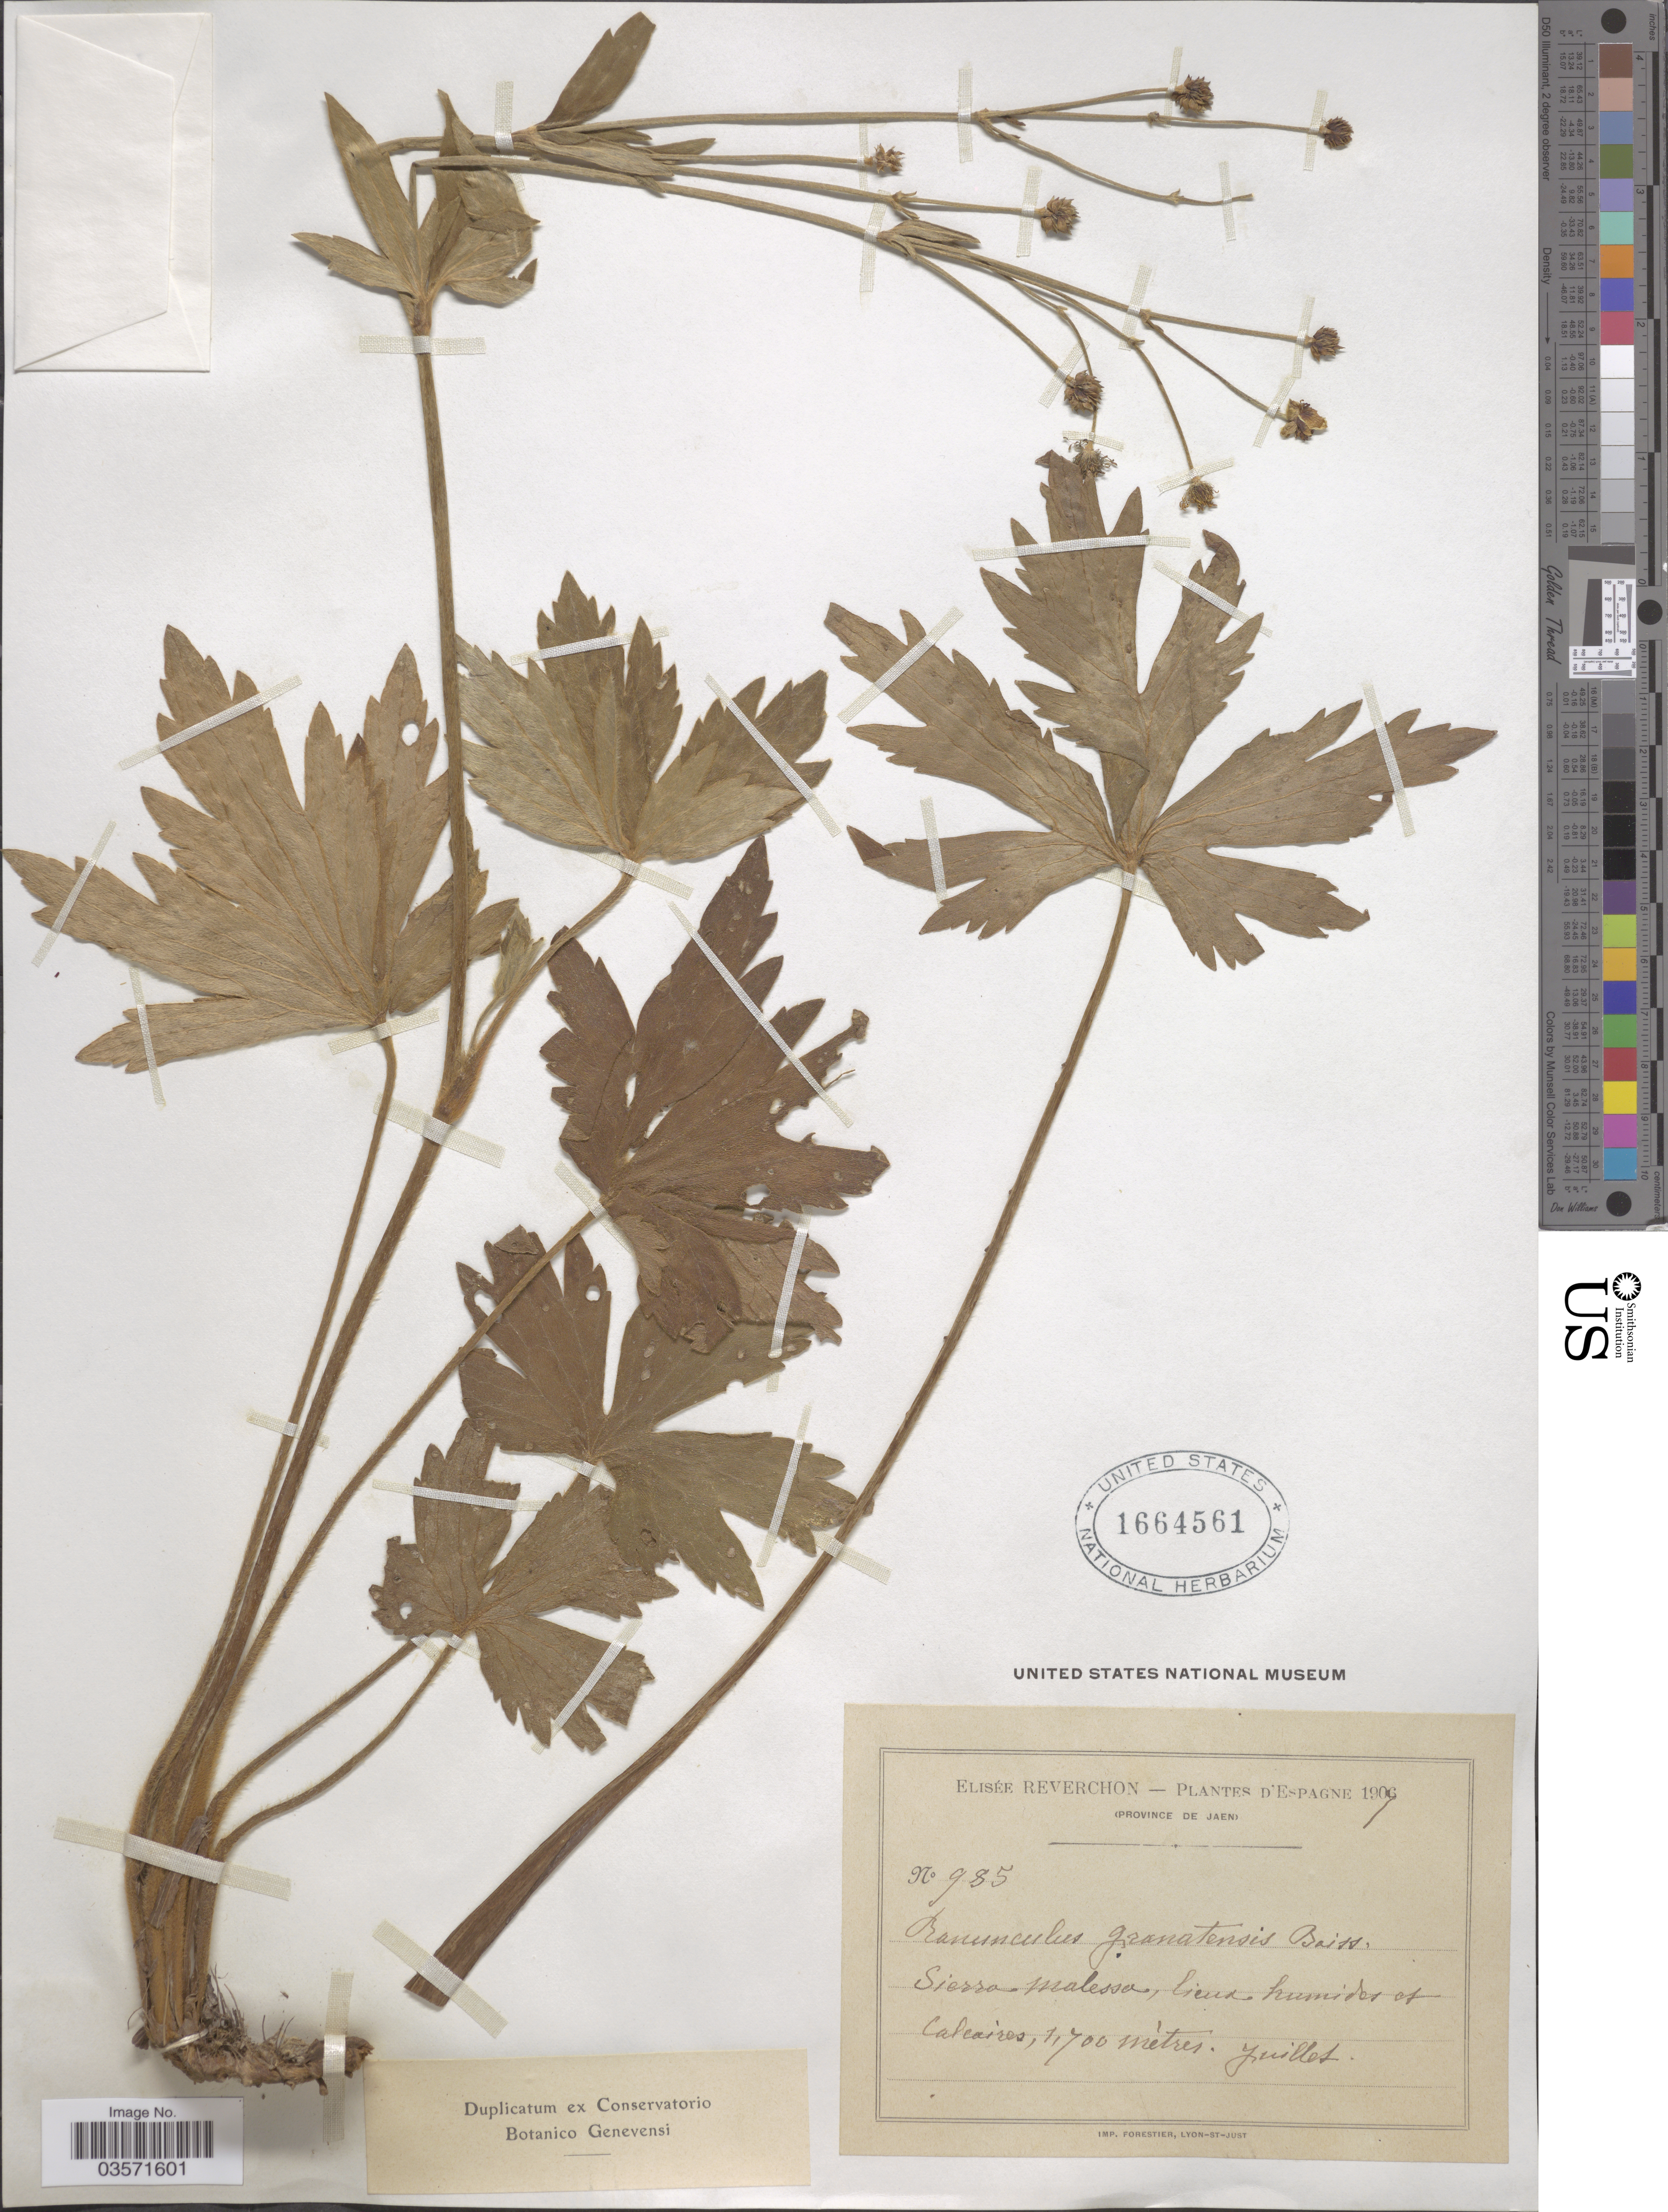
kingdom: Plantae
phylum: Tracheophyta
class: Magnoliopsida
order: Ranunculales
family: Ranunculaceae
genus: Ranunculus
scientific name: Ranunculus granatensis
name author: Boiss.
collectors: E. Reverchon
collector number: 985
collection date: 1906-07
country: Spain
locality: Espagne. (Province de Jaen). Sierra Malessa, lieux humides et Calcaires.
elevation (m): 1700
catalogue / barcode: US 1664561